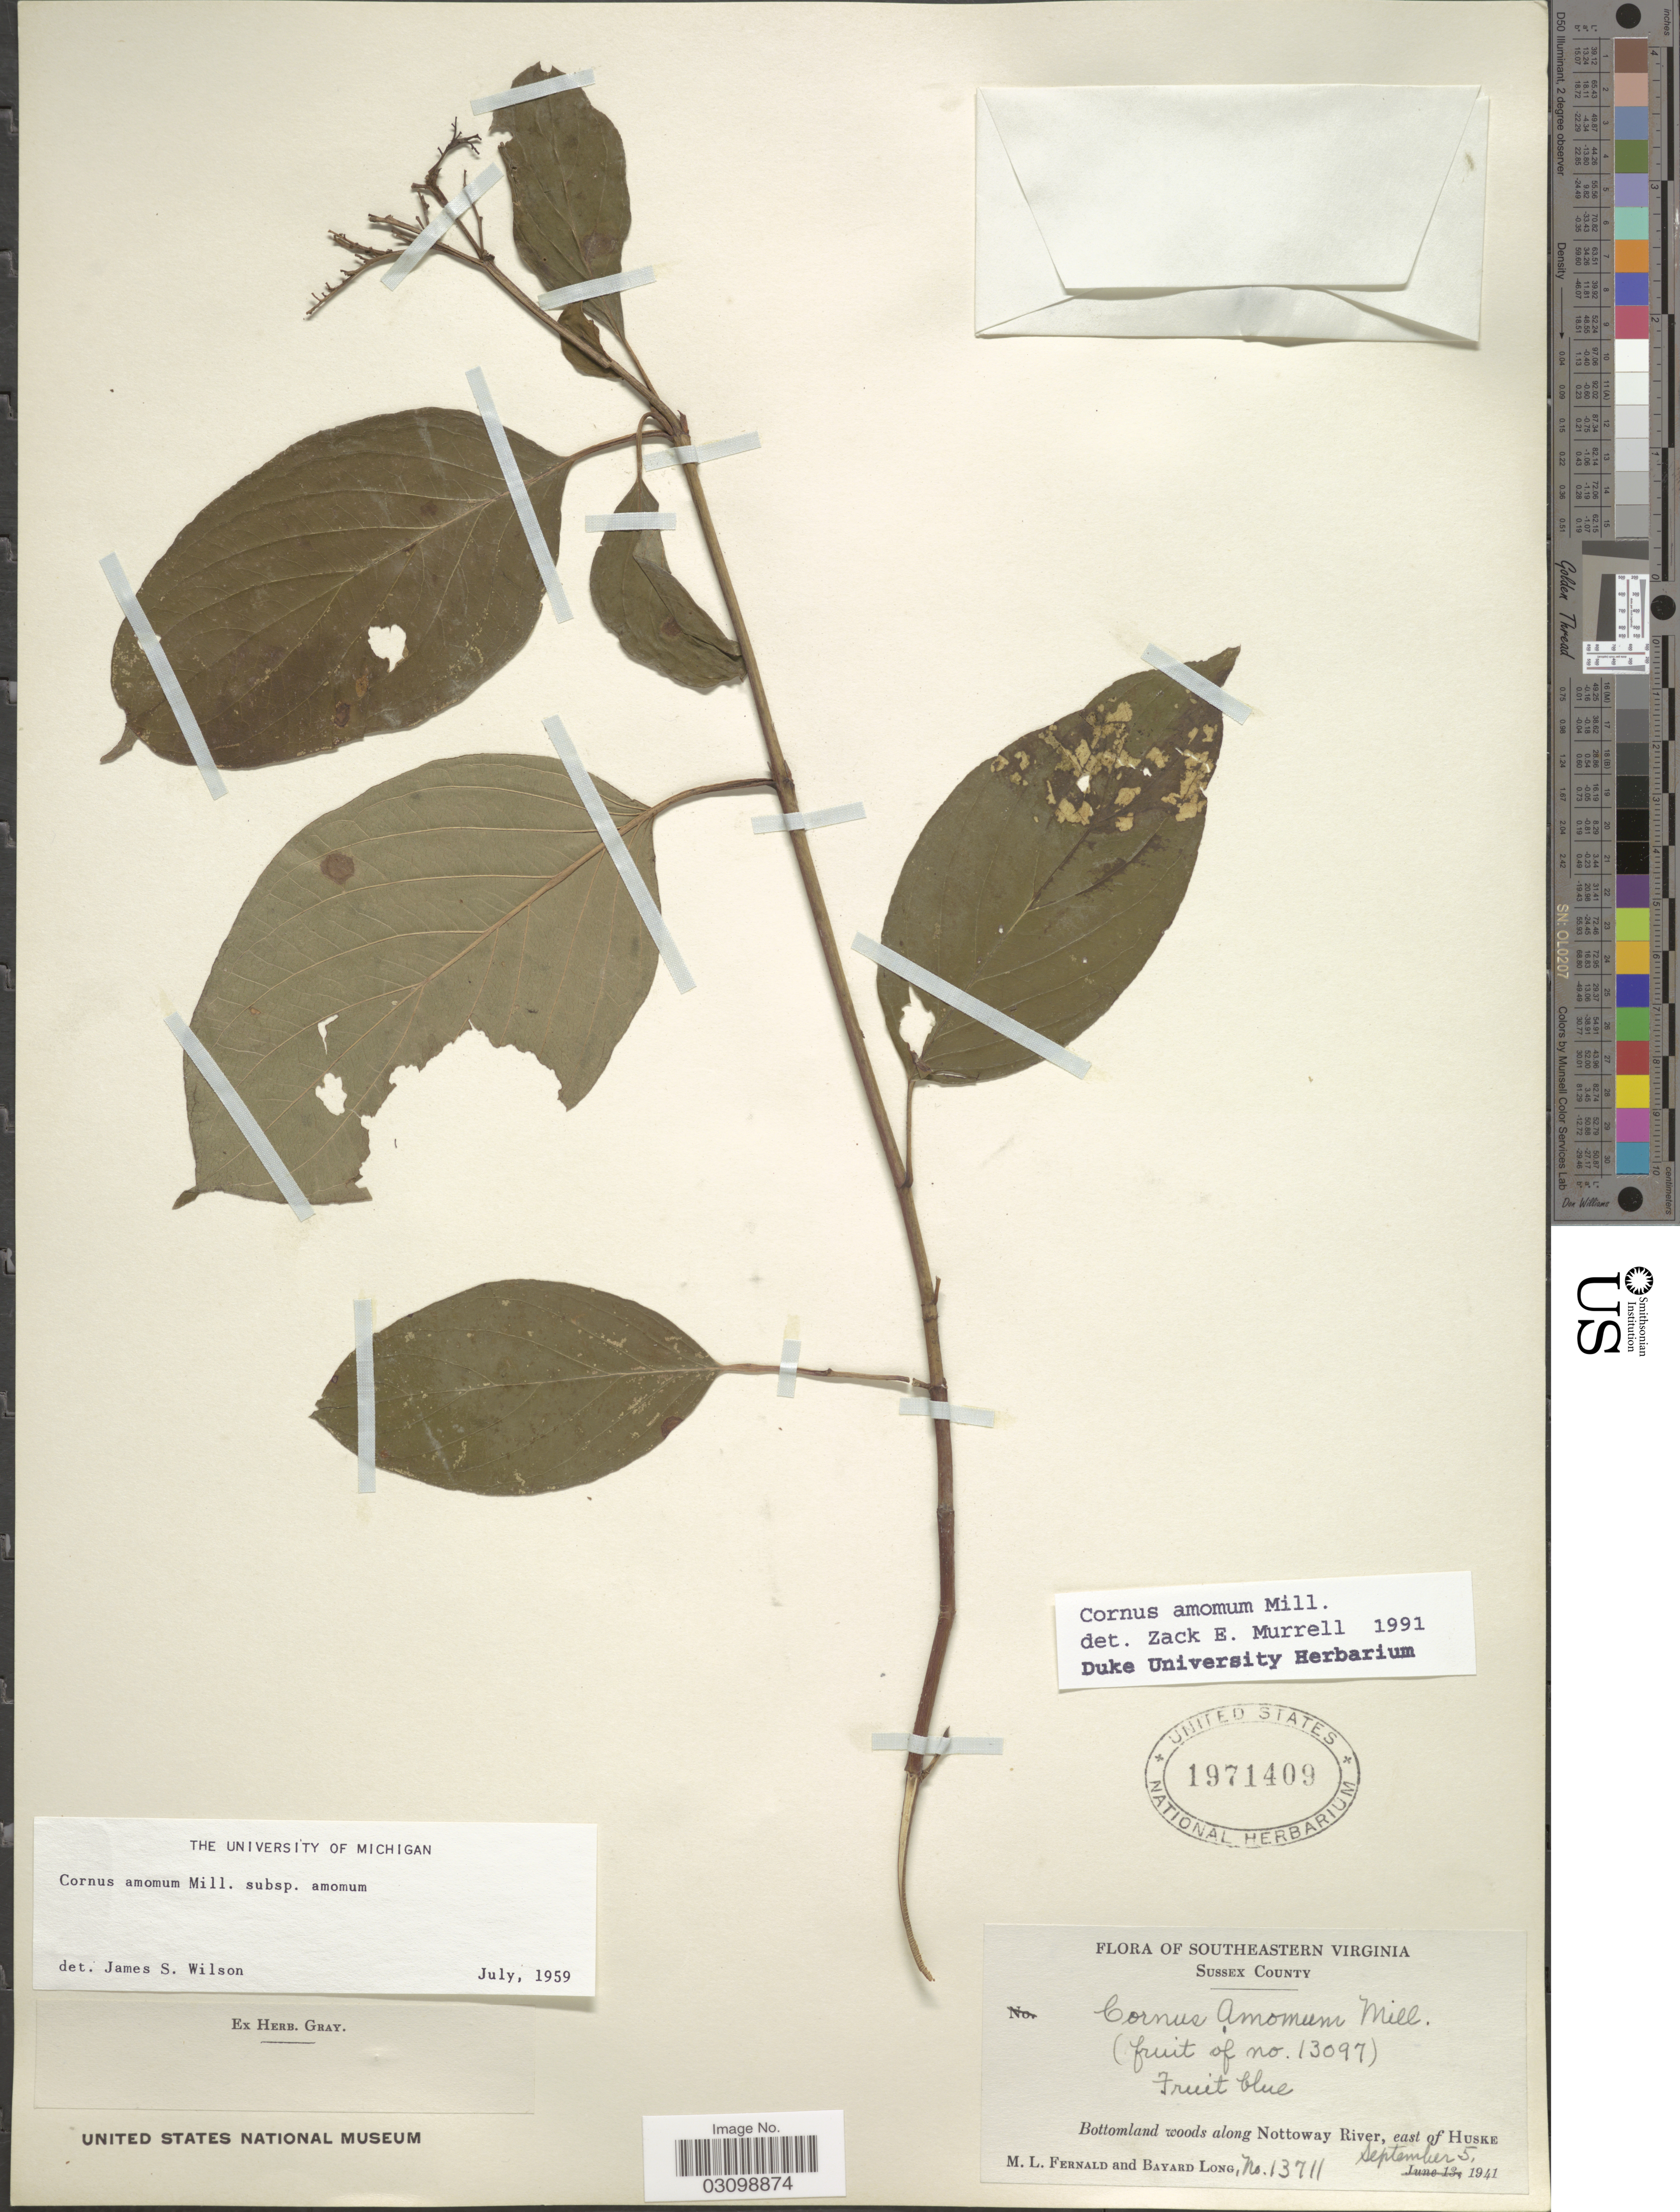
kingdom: Plantae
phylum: Tracheophyta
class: Magnoliopsida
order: Cornales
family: Cornaceae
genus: Cornus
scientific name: Cornus amomum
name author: Mill.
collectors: M. L. Fernald & B. Long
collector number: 13711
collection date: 1941-09-05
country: United States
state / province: Virginia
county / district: Sussex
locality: Southeastern Virginia, Sussex County, Bottomland woods along Nottoway River, east of Huske.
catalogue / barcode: US 1971409